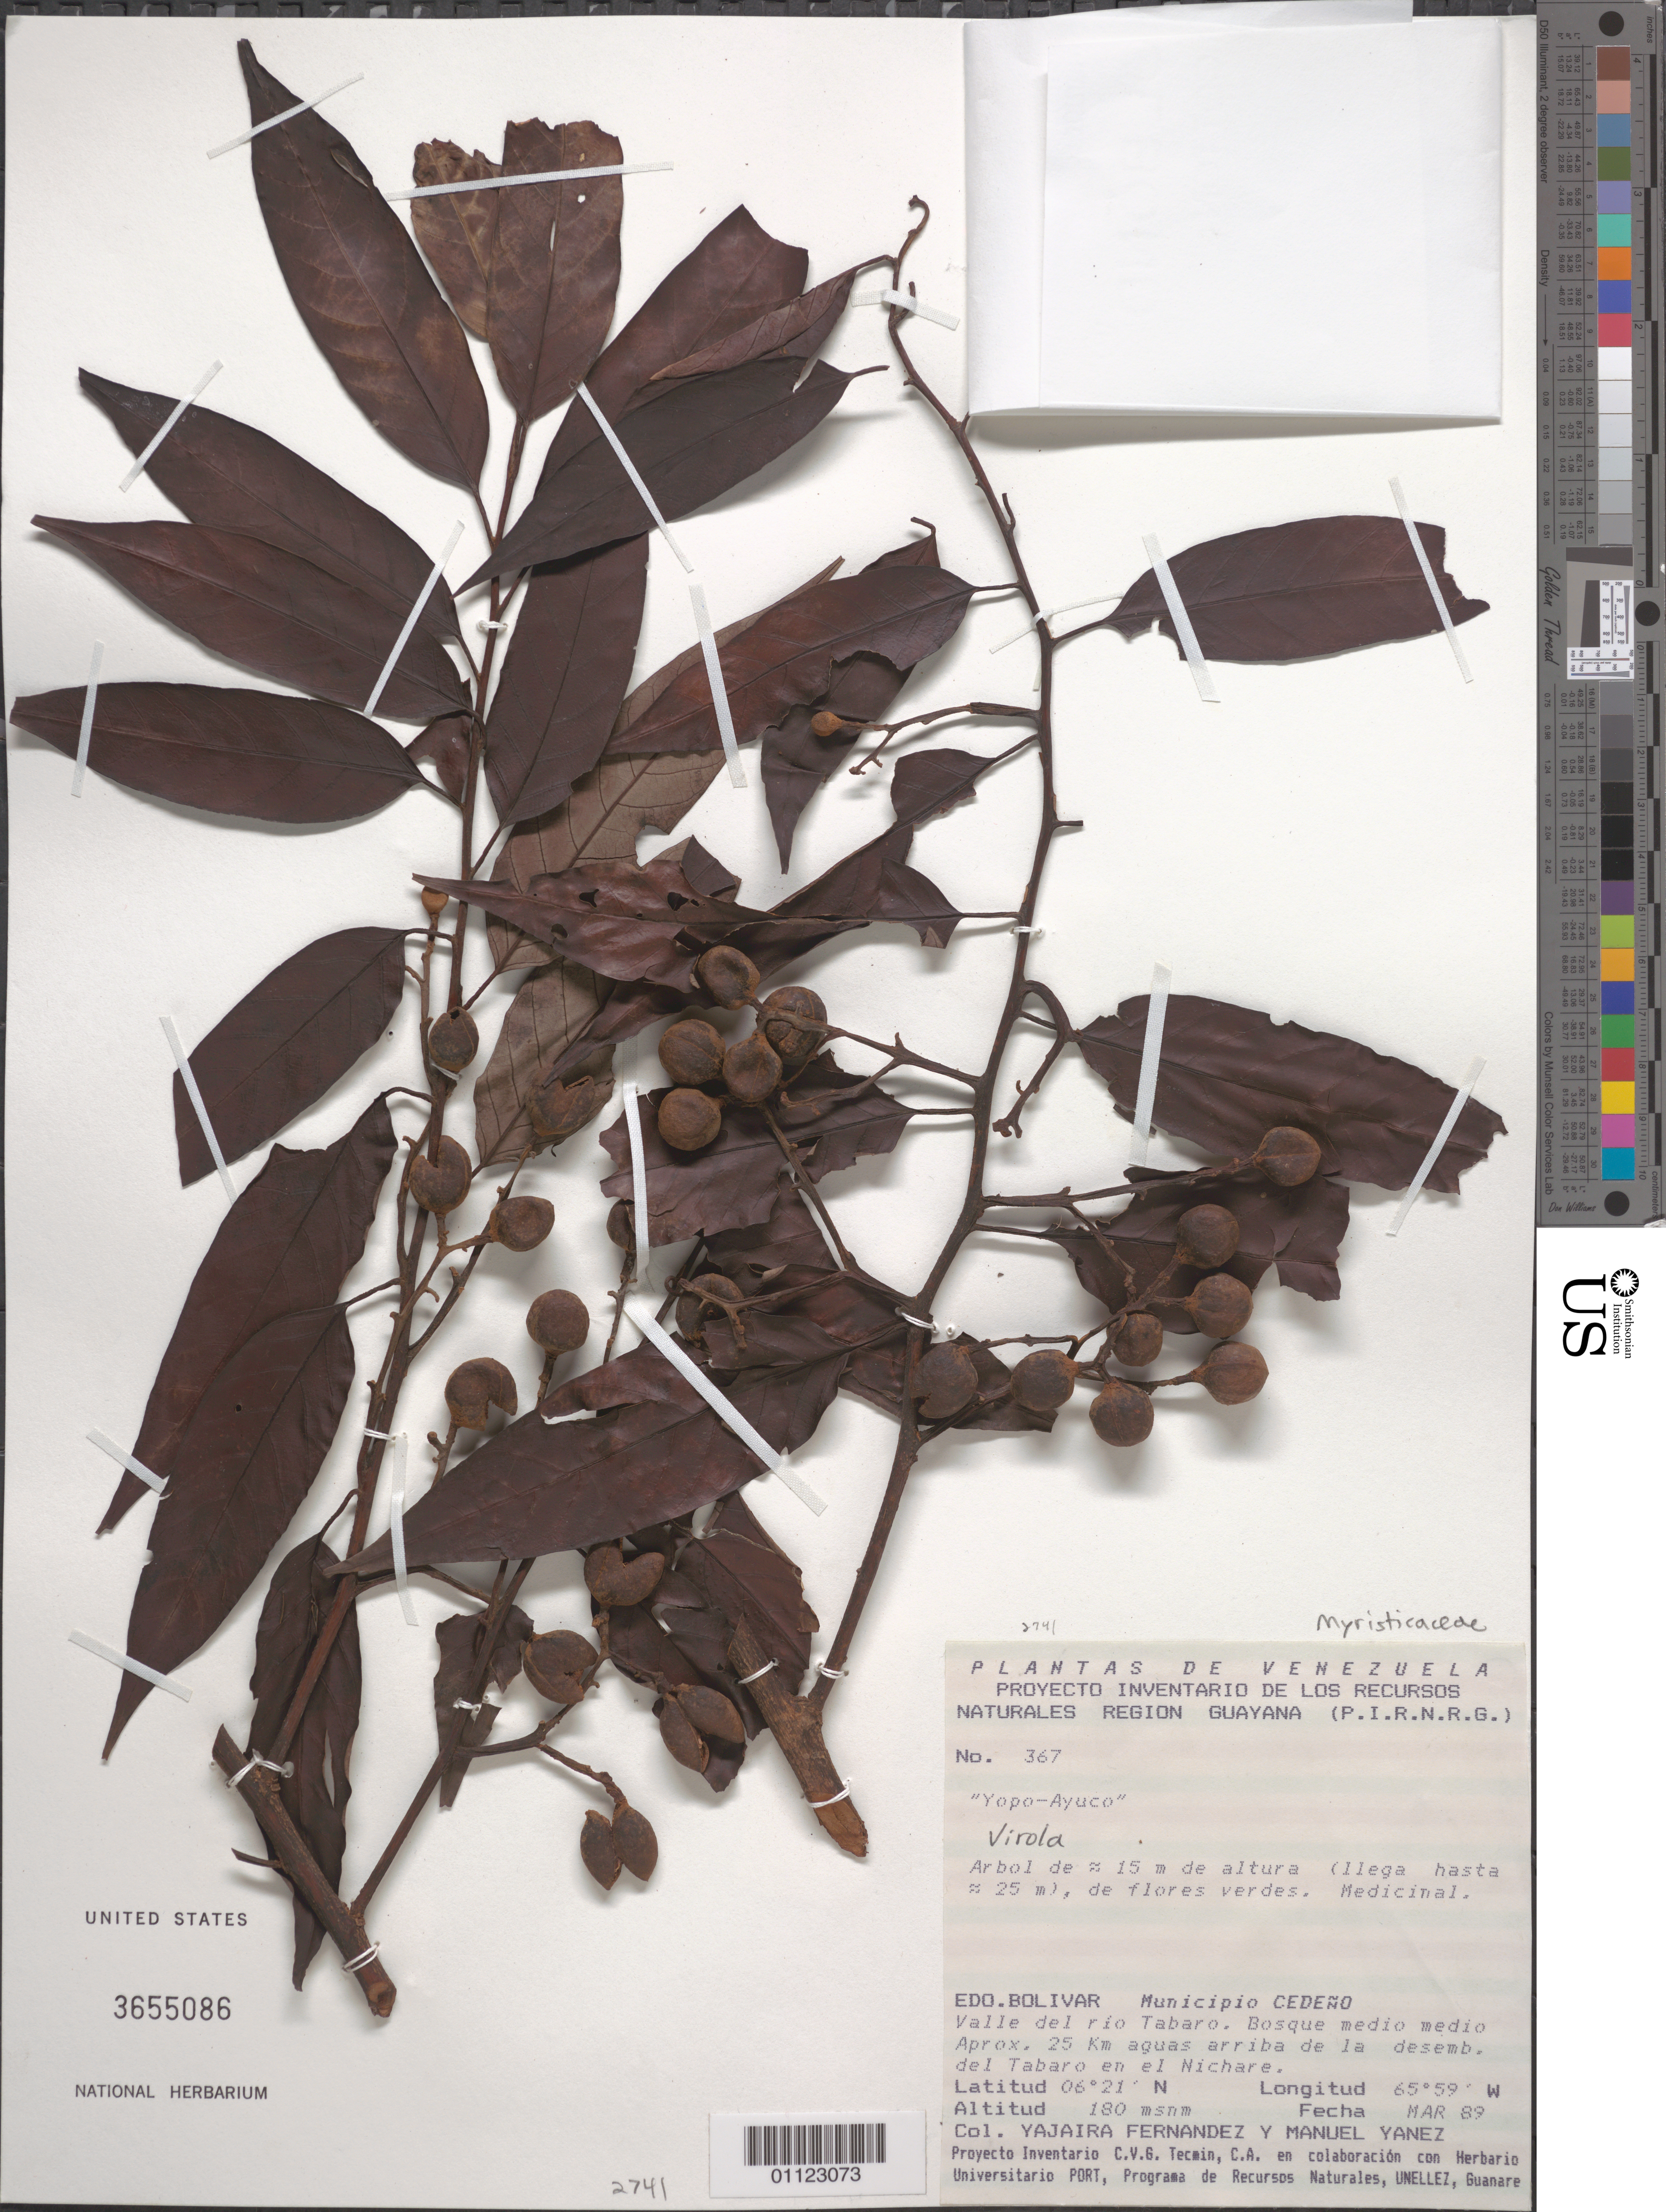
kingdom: Plantae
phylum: Tracheophyta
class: Magnoliopsida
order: Magnoliales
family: Myristicaceae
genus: Virola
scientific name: Virola sp.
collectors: Y. Fernandez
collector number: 367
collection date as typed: Mar 89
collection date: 1989-03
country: Venezuela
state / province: Bolívar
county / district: Cedeño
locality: Valle del rio Tabaro. Aprox 25 km aguas arriba de la desebm. del Tabaro en el Nichare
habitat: Bosque medio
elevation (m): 180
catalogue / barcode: US 3655086